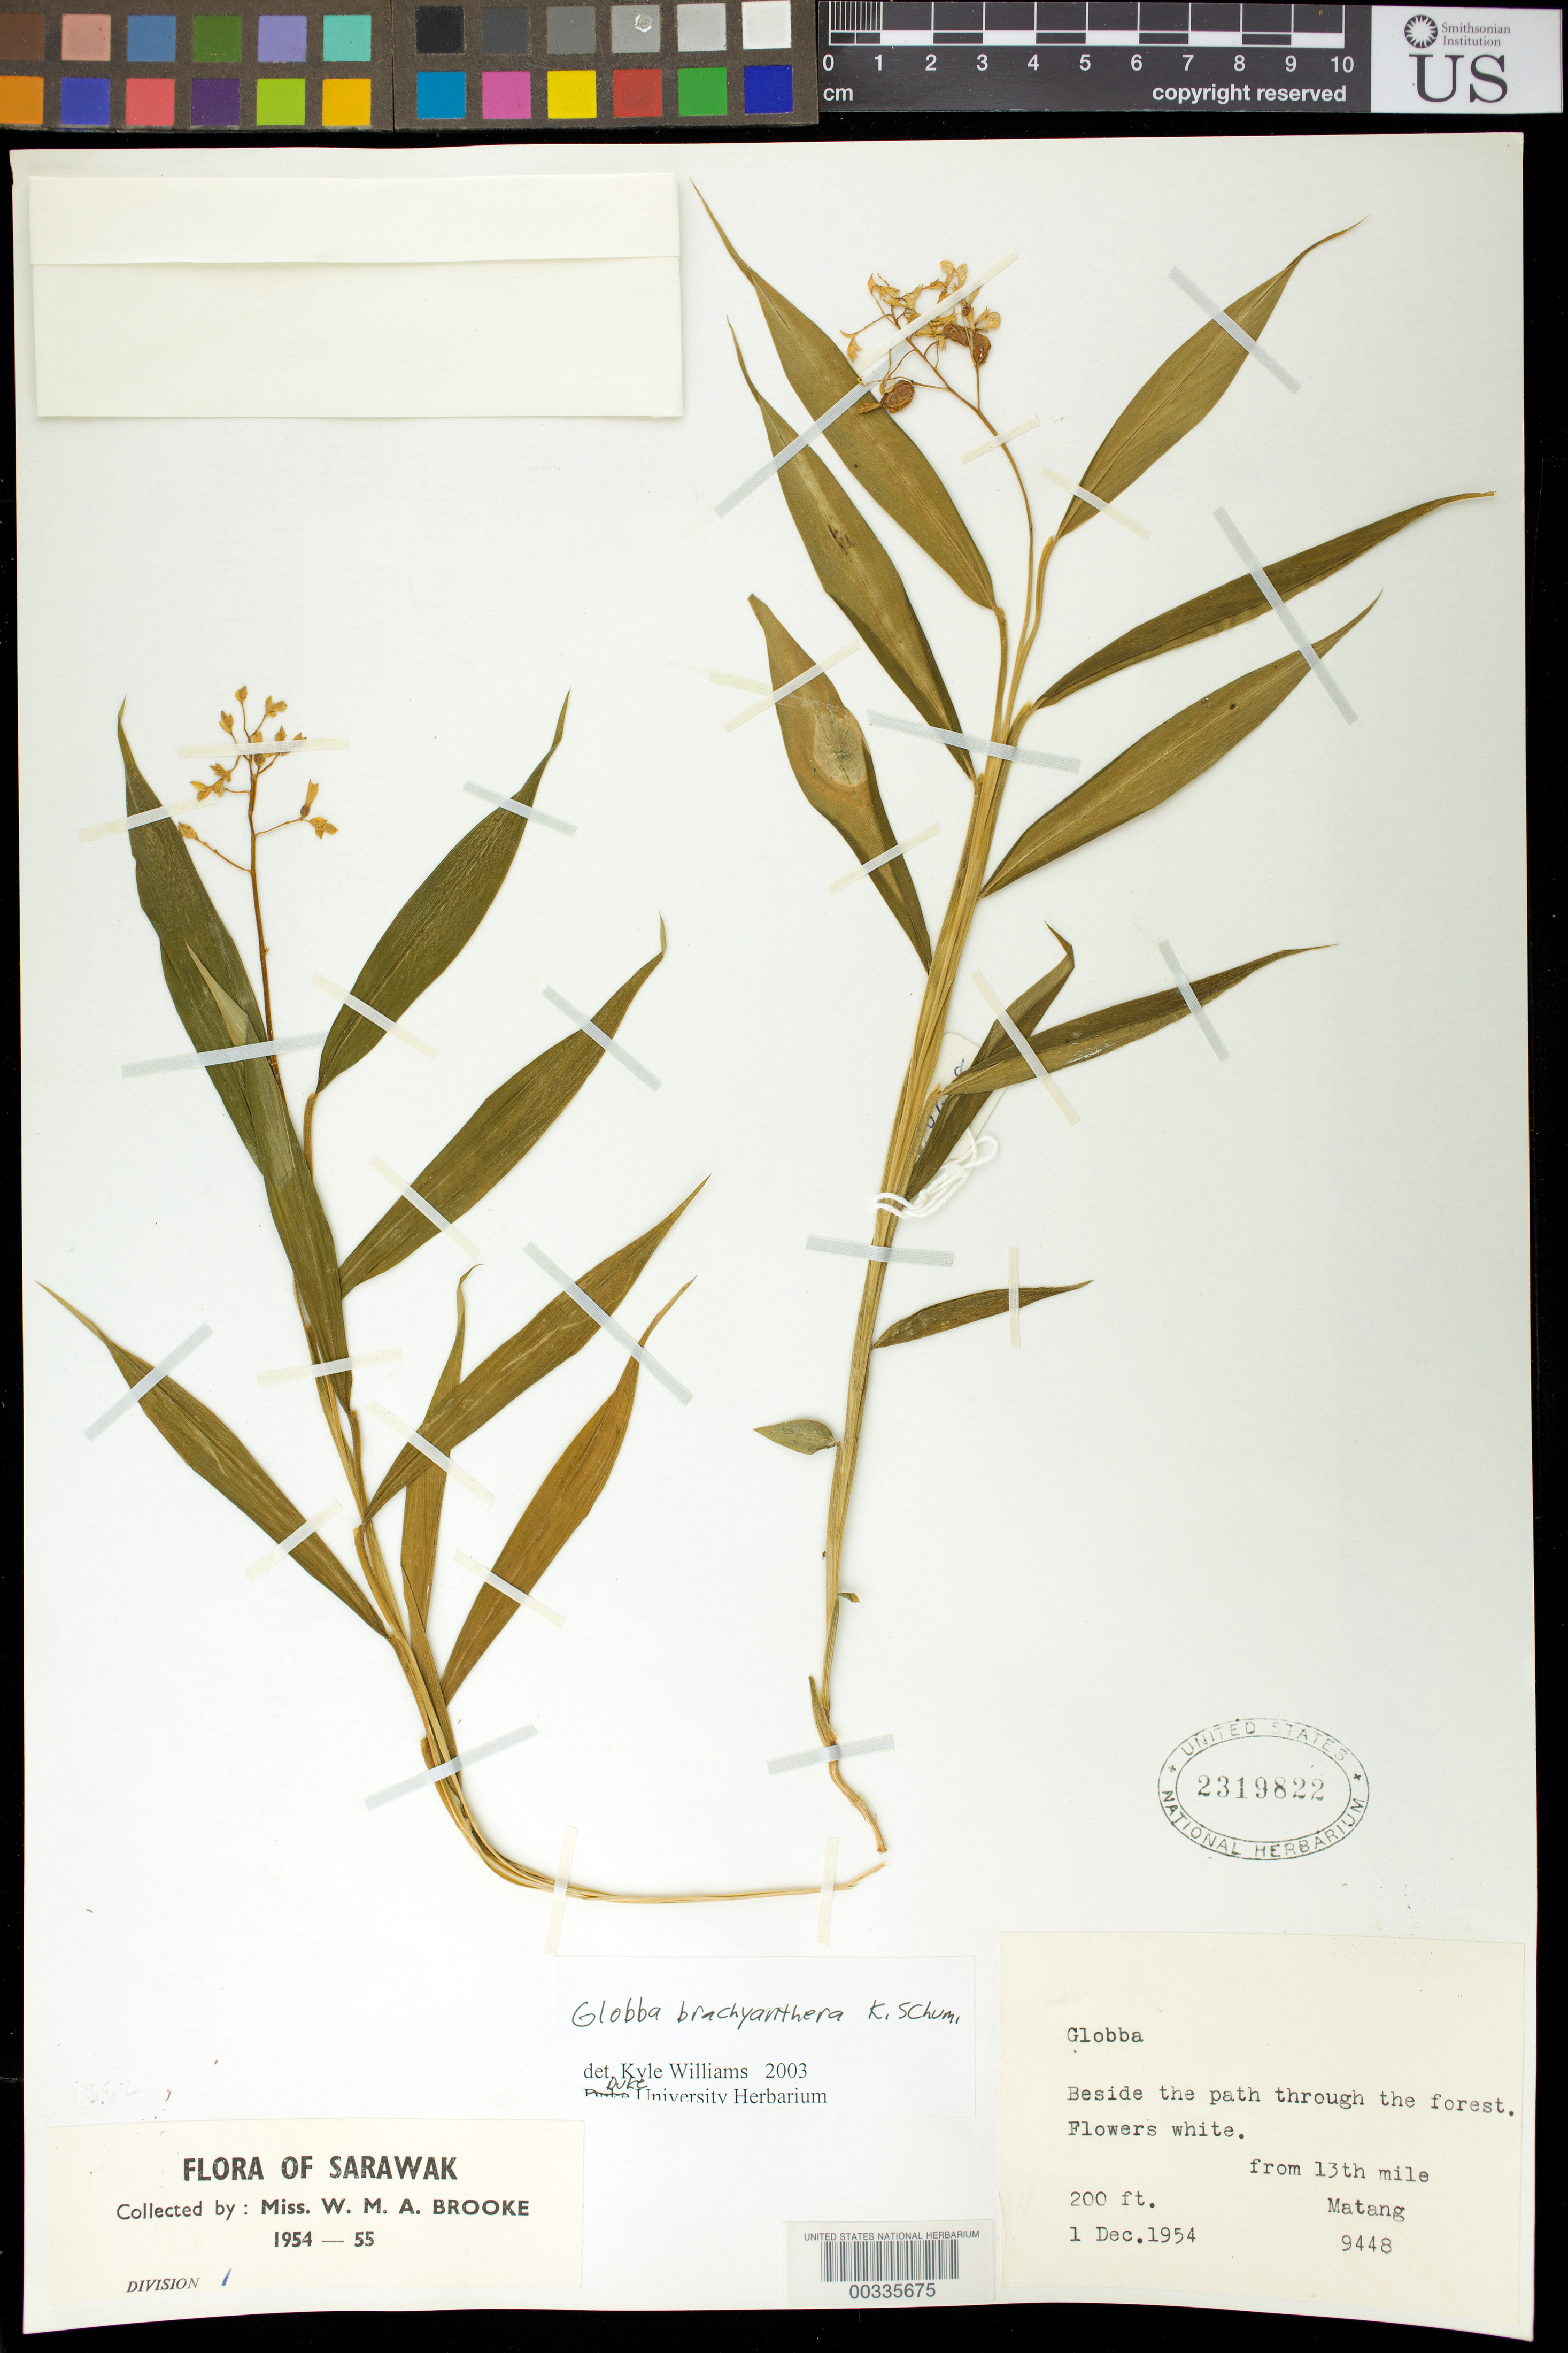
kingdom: Plantae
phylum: Tracheophyta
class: Liliopsida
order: Zingiberales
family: Zingiberaceae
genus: Globba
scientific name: Globba brachyanthera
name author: K. Schum.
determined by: Williams, K. J.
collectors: W. Brooke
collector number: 9448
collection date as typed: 01 Dec 1954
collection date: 1954-12-01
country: Malaysia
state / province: Sarawak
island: Borneo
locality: From 13th mile matang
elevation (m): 61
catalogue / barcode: US 2319822